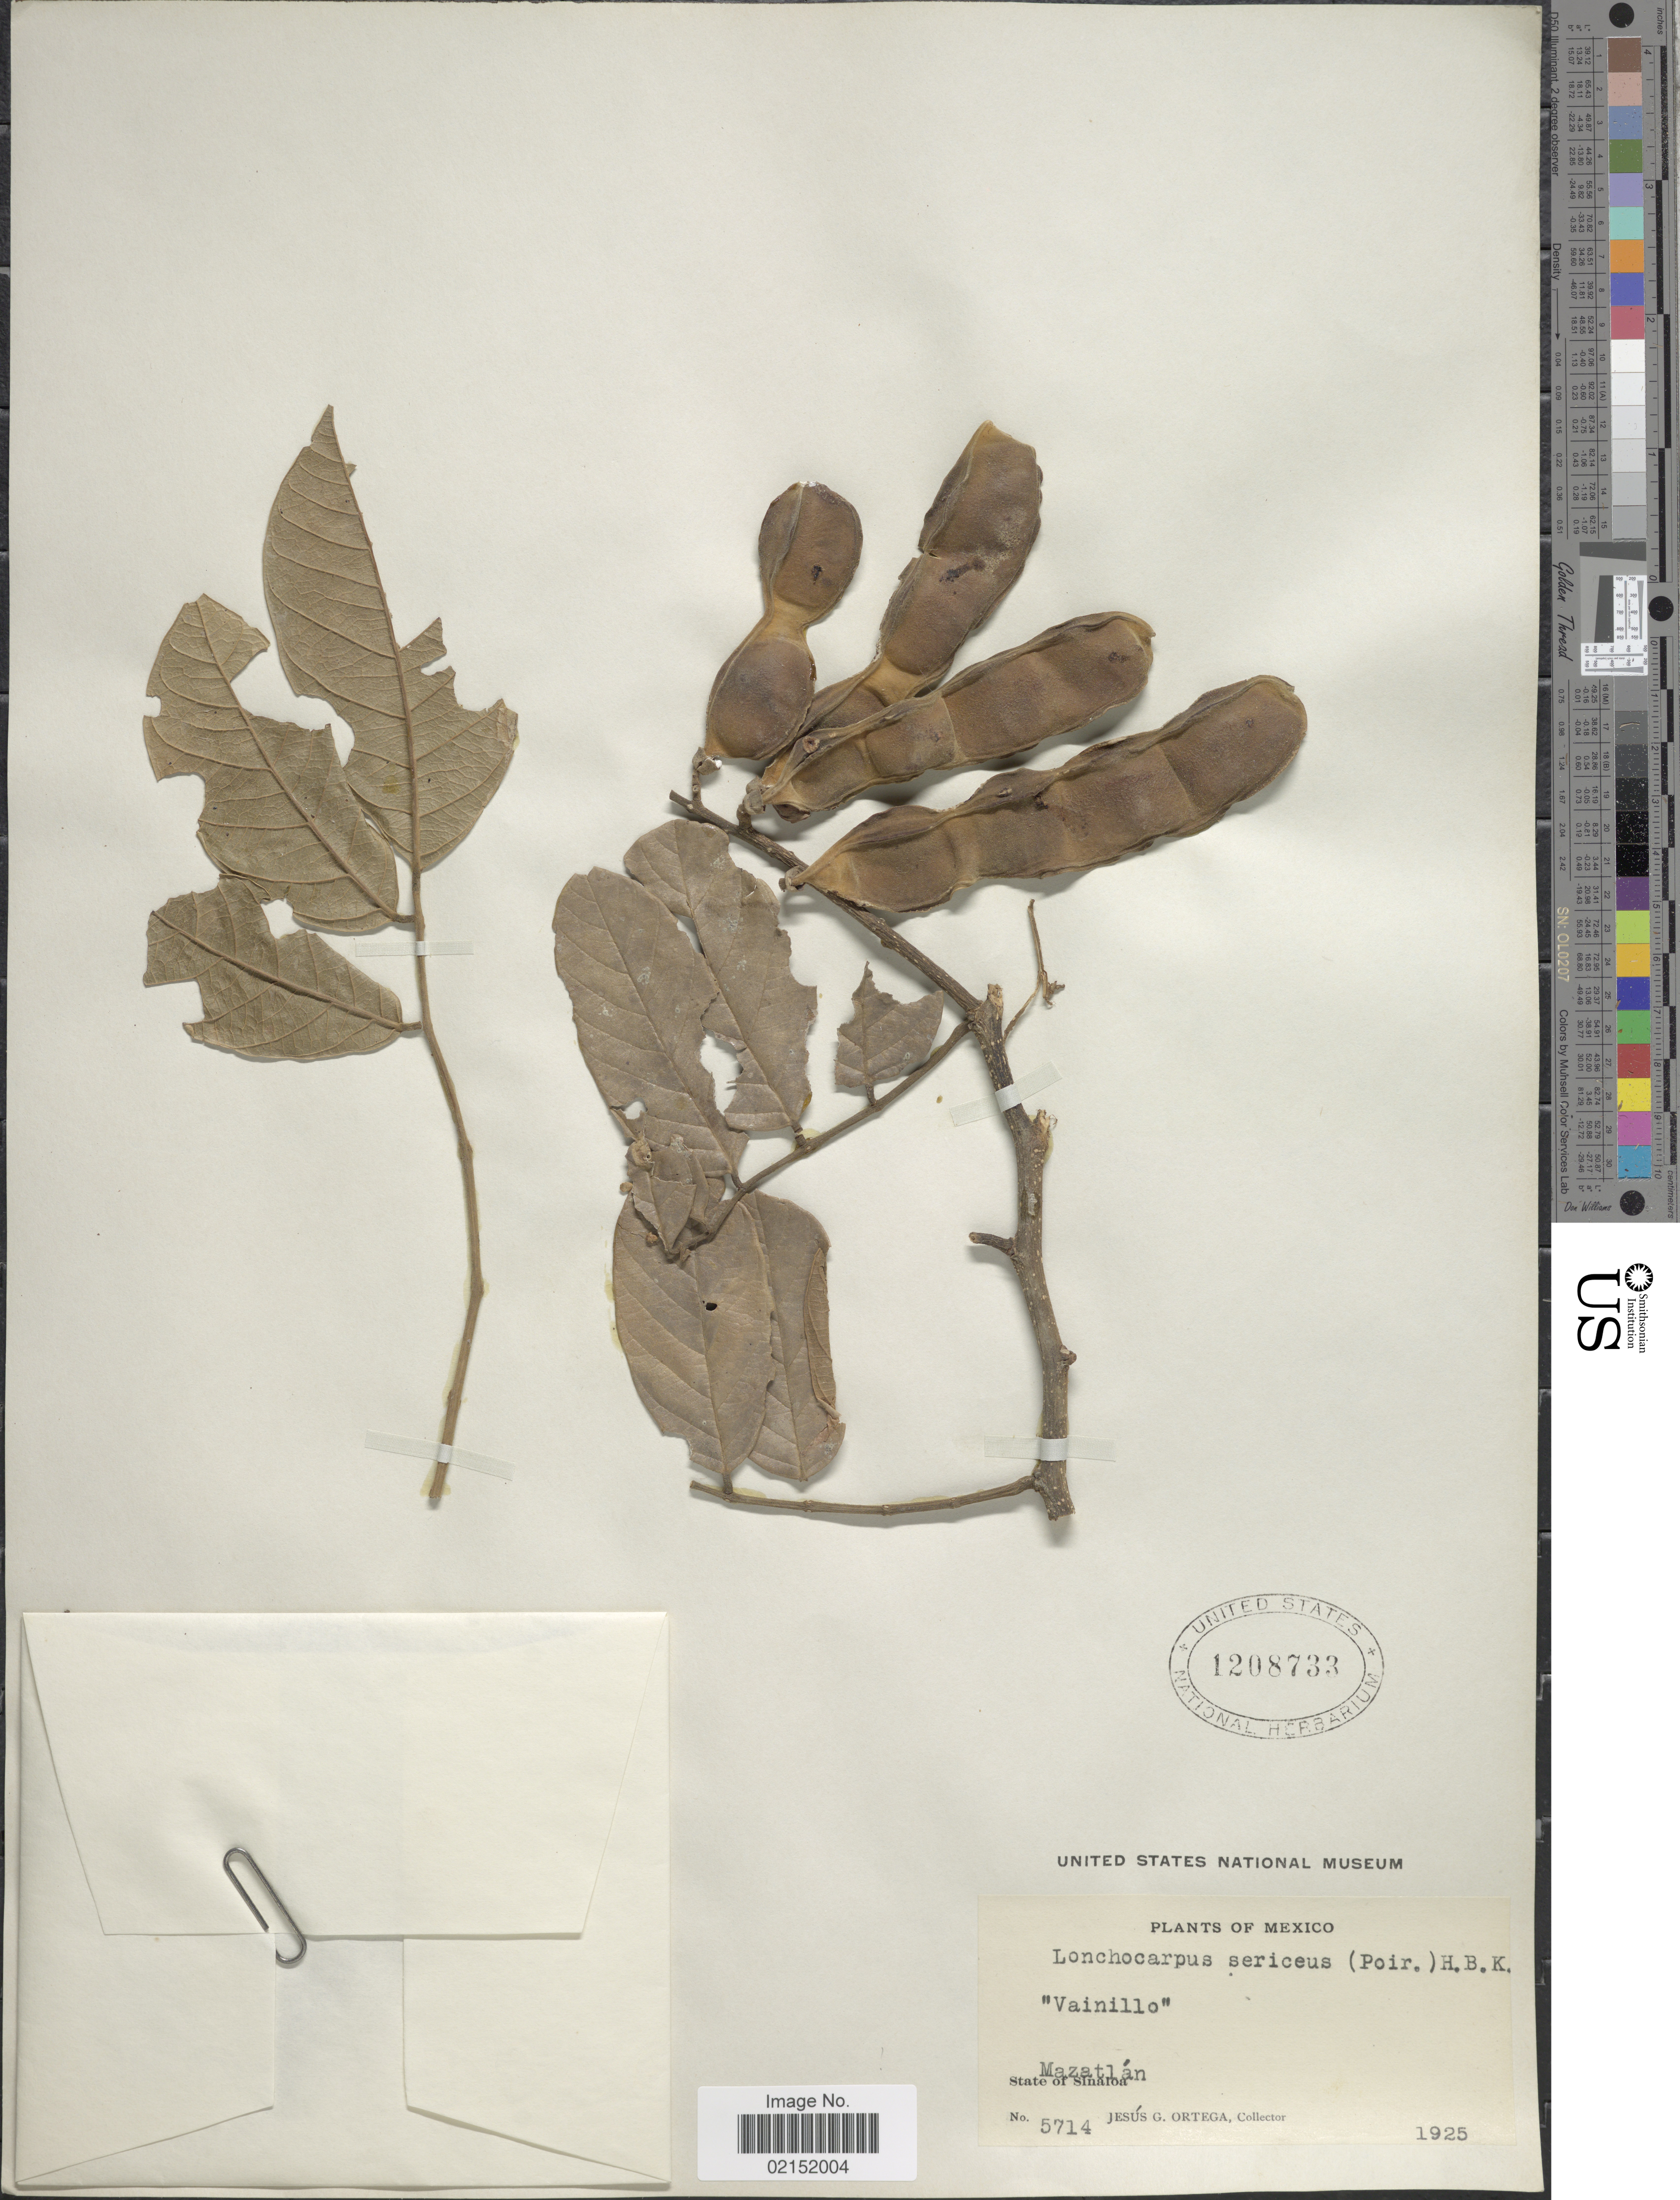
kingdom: Plantae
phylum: Tracheophyta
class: Magnoliopsida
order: Fabales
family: Fabaceae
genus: Lonchocarpus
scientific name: Lonchocarpus sericeus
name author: (Poir.) Kunth ex DC.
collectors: J. Ortega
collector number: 5714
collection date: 1925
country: Mexico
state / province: Sinaloa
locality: Mazatlan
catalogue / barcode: US 1208733